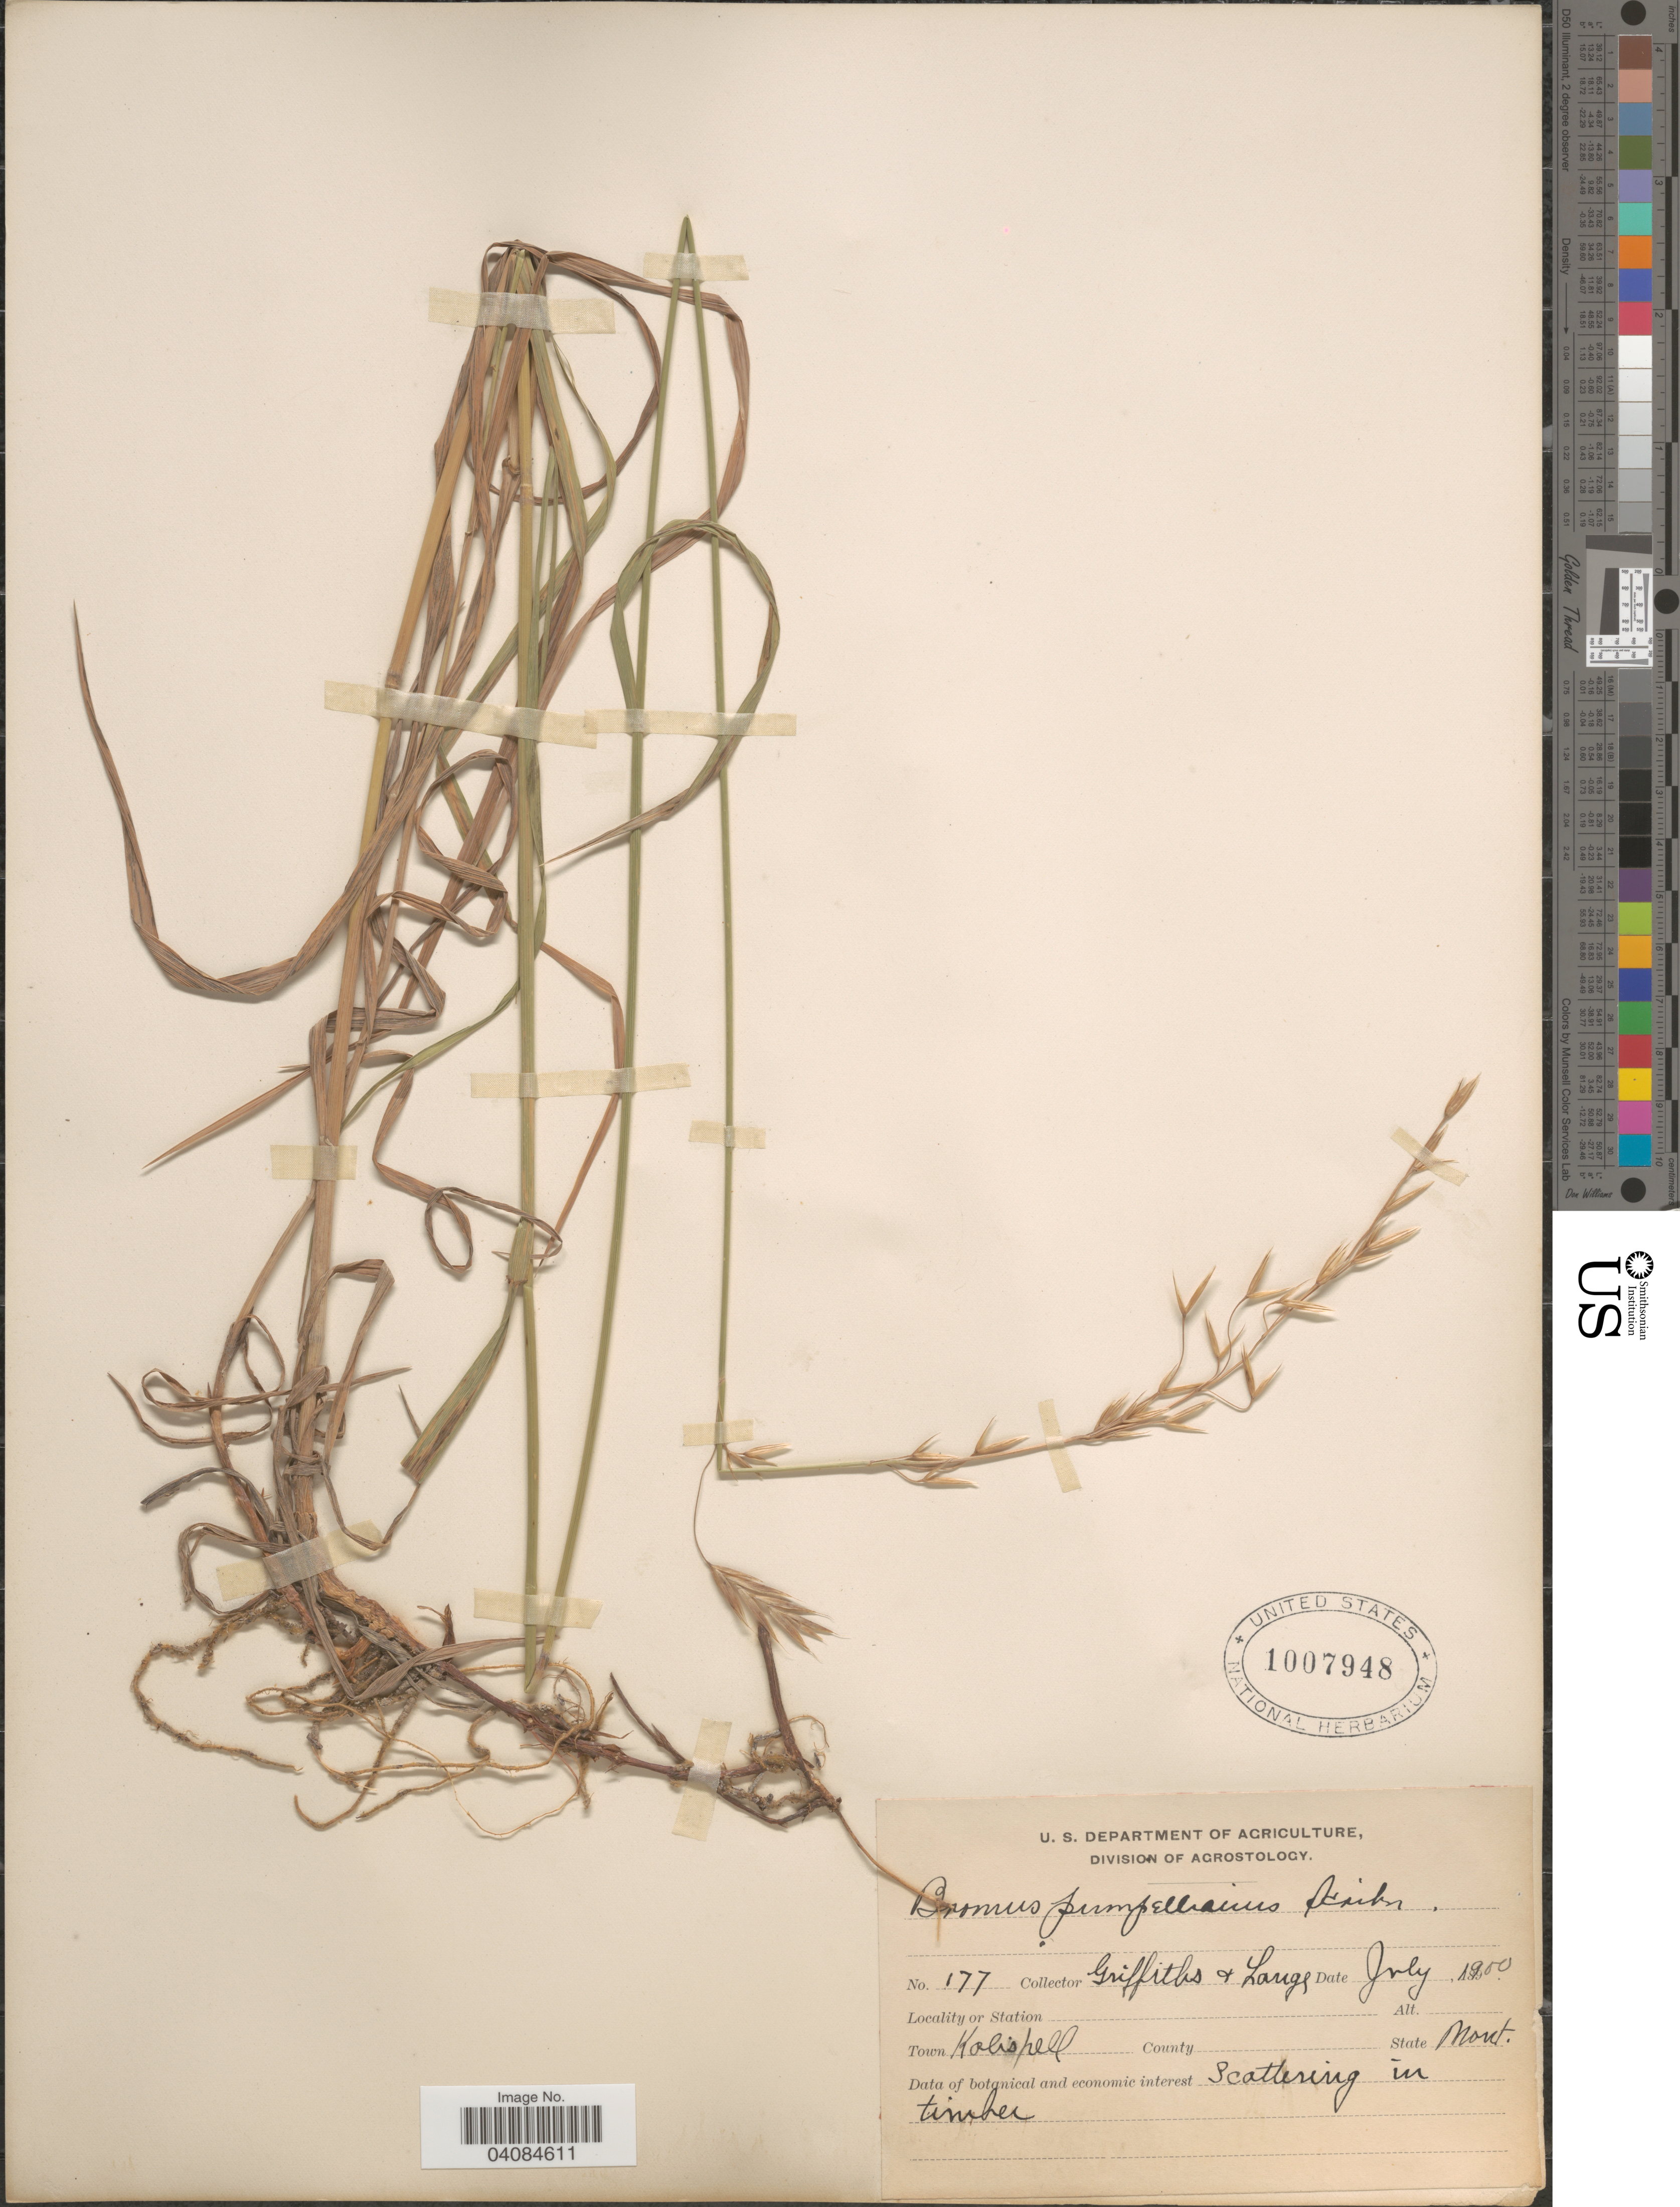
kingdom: Plantae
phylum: Tracheophyta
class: Liliopsida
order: Poales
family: Poaceae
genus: Bromus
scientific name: Bromus pumpellianus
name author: Scribn.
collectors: -- Griffiths & -- Lange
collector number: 177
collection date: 1900-07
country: United States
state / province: Montana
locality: Town Kalispell.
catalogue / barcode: US 1007948